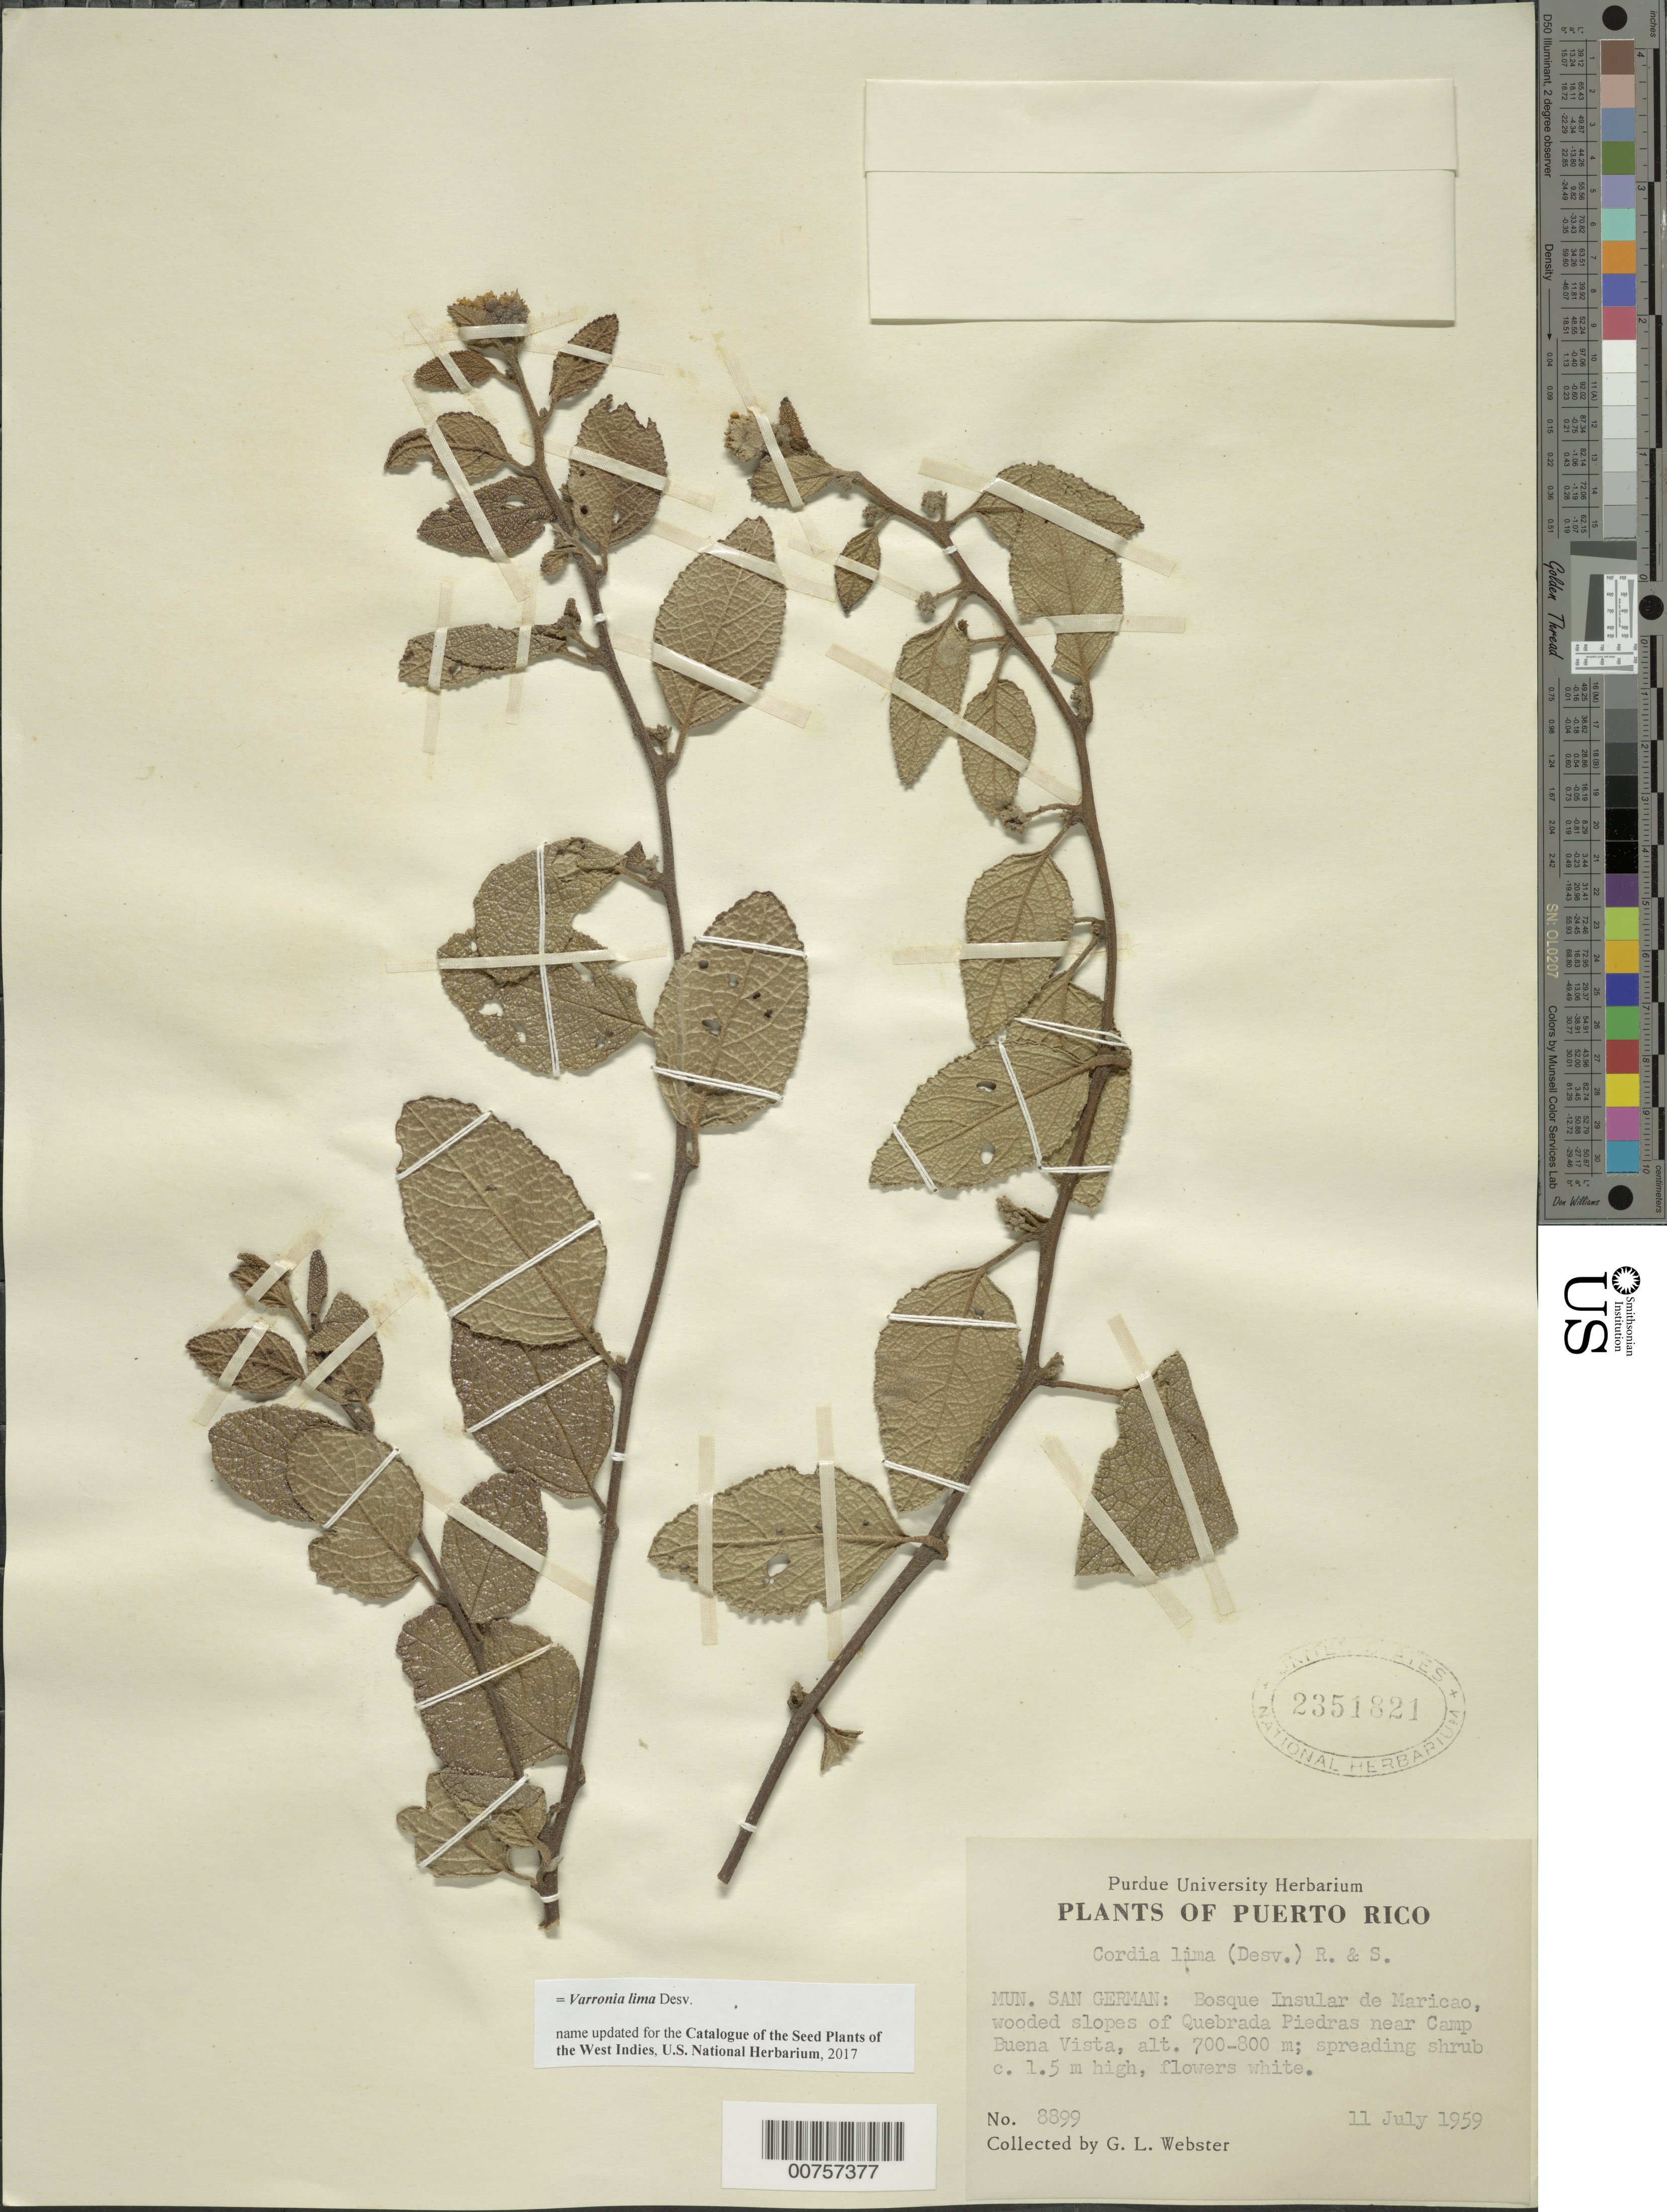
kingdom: Plantae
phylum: Tracheophyta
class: Magnoliopsida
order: Boraginales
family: Cordiaceae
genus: Varronia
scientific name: Varronia lima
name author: Desv.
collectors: G. L. Webster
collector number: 8899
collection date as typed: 11 Jul 1959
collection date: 1959-07-11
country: Puerto Rico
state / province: San Germán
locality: Mun. San Germán: Bosque Insular de Maricao, wooded slopes of Quebrada Piedras near Camp Buena Vista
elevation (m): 700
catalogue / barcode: US 2351821